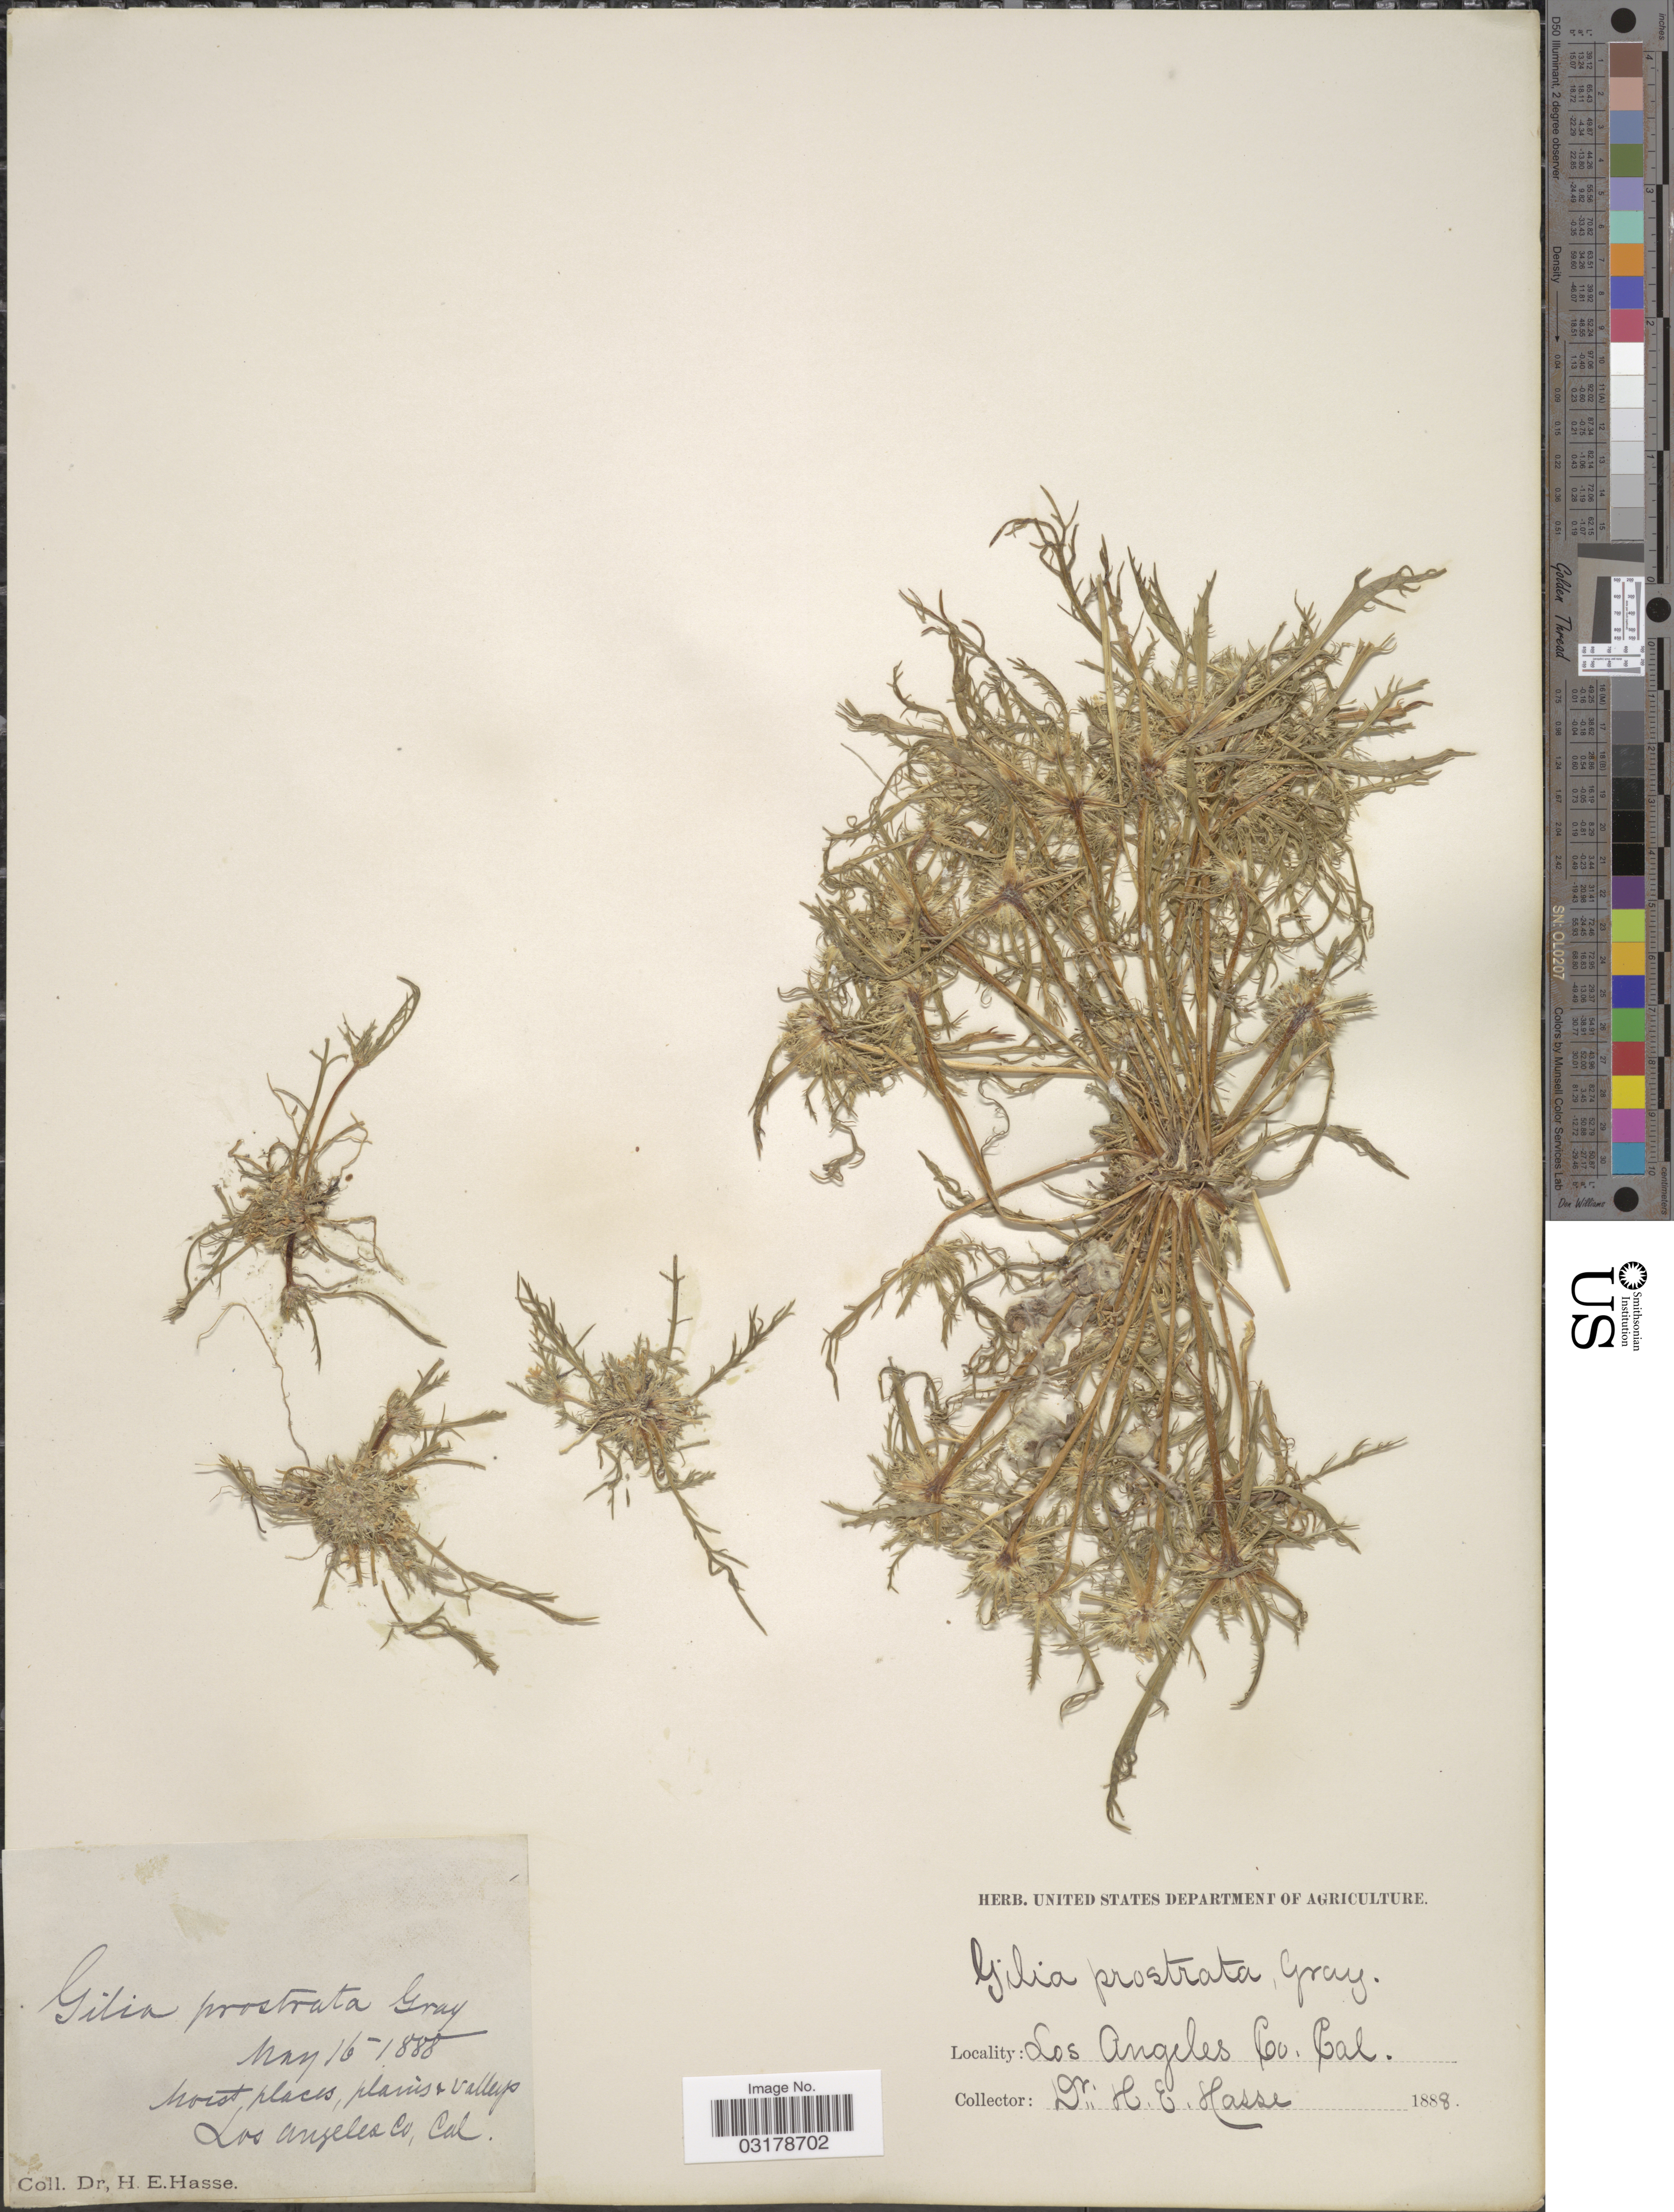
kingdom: Plantae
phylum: Tracheophyta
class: Magnoliopsida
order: Ericales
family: Polemoniaceae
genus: Navarretia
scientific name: Navarretia prostrata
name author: (A. Gray) S.W. Greene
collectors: H. E. Hasse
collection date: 1888-05-16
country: United States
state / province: California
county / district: Los Angeles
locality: Plains & valleys. Los Angeles Co.